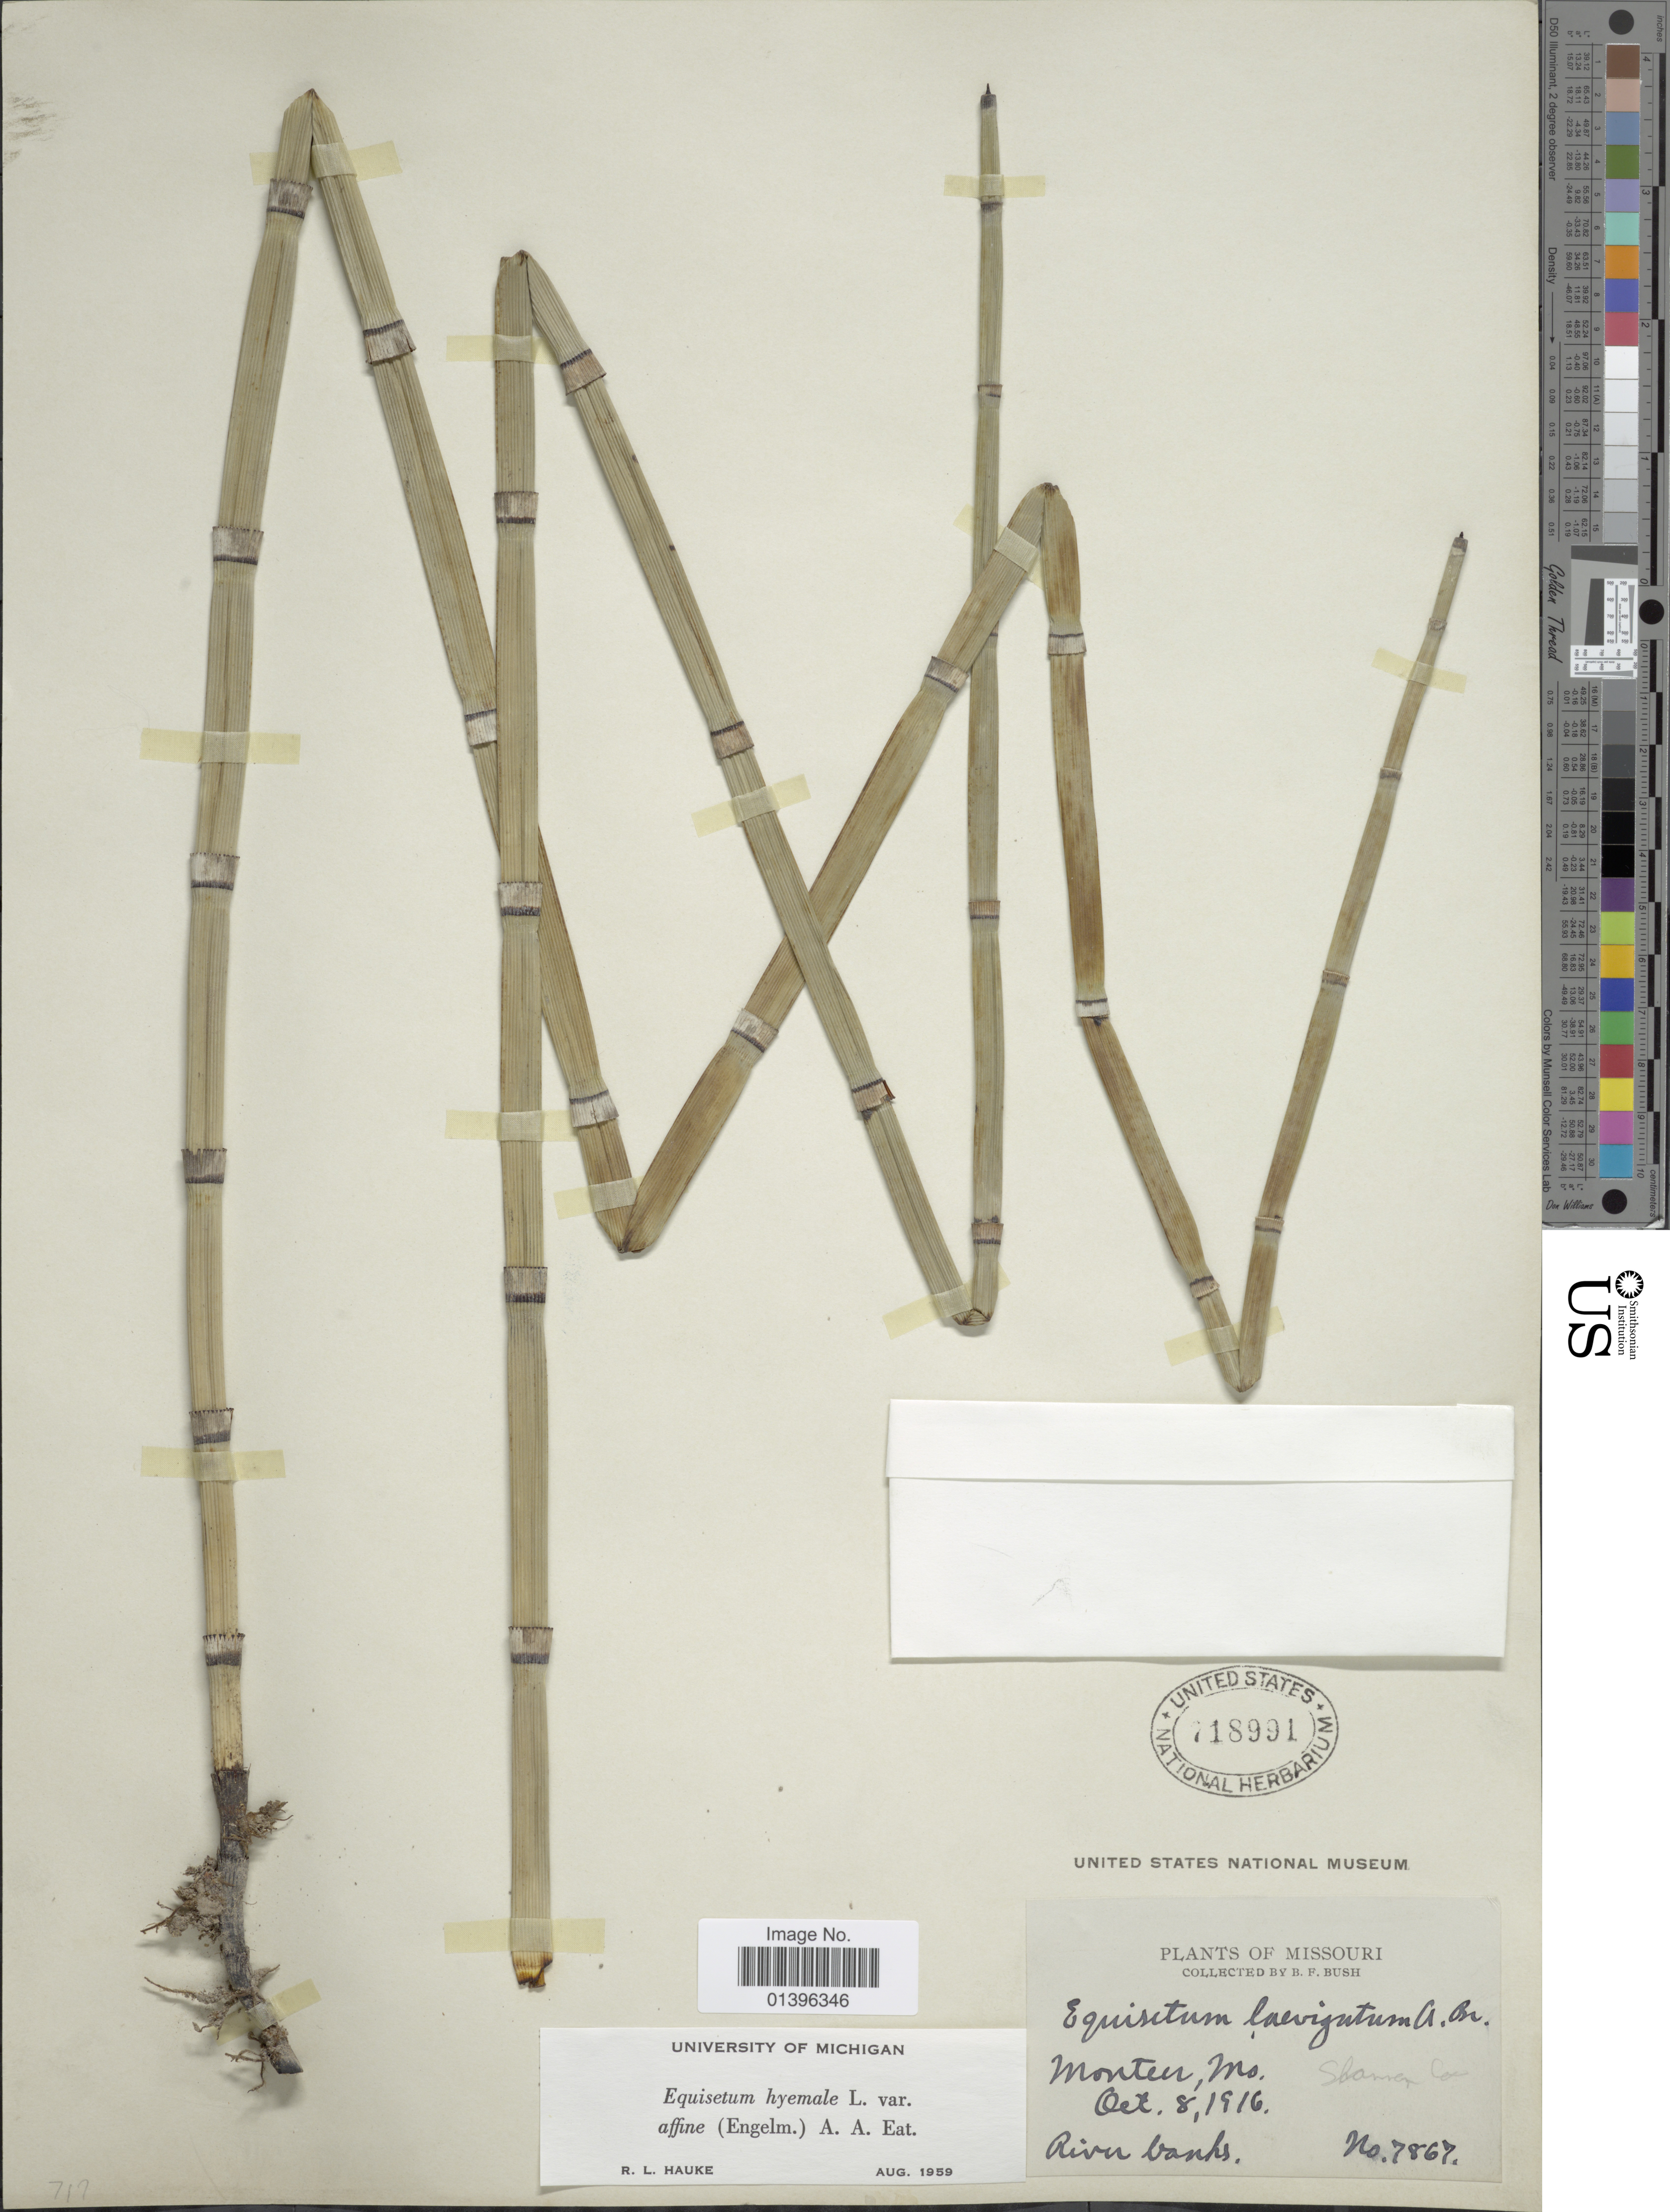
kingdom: Plantae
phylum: Tracheophyta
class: Polypodiopsida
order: Equisetales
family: Equisetaceae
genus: Equisetum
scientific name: Equisetum hyemale var. affine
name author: (Engelm.) A.A. Eaton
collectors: B. F. Bush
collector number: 7867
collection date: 1916-10-08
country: United States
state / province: Missouri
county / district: Shannon County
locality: Montier, Mo.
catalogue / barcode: US 718991